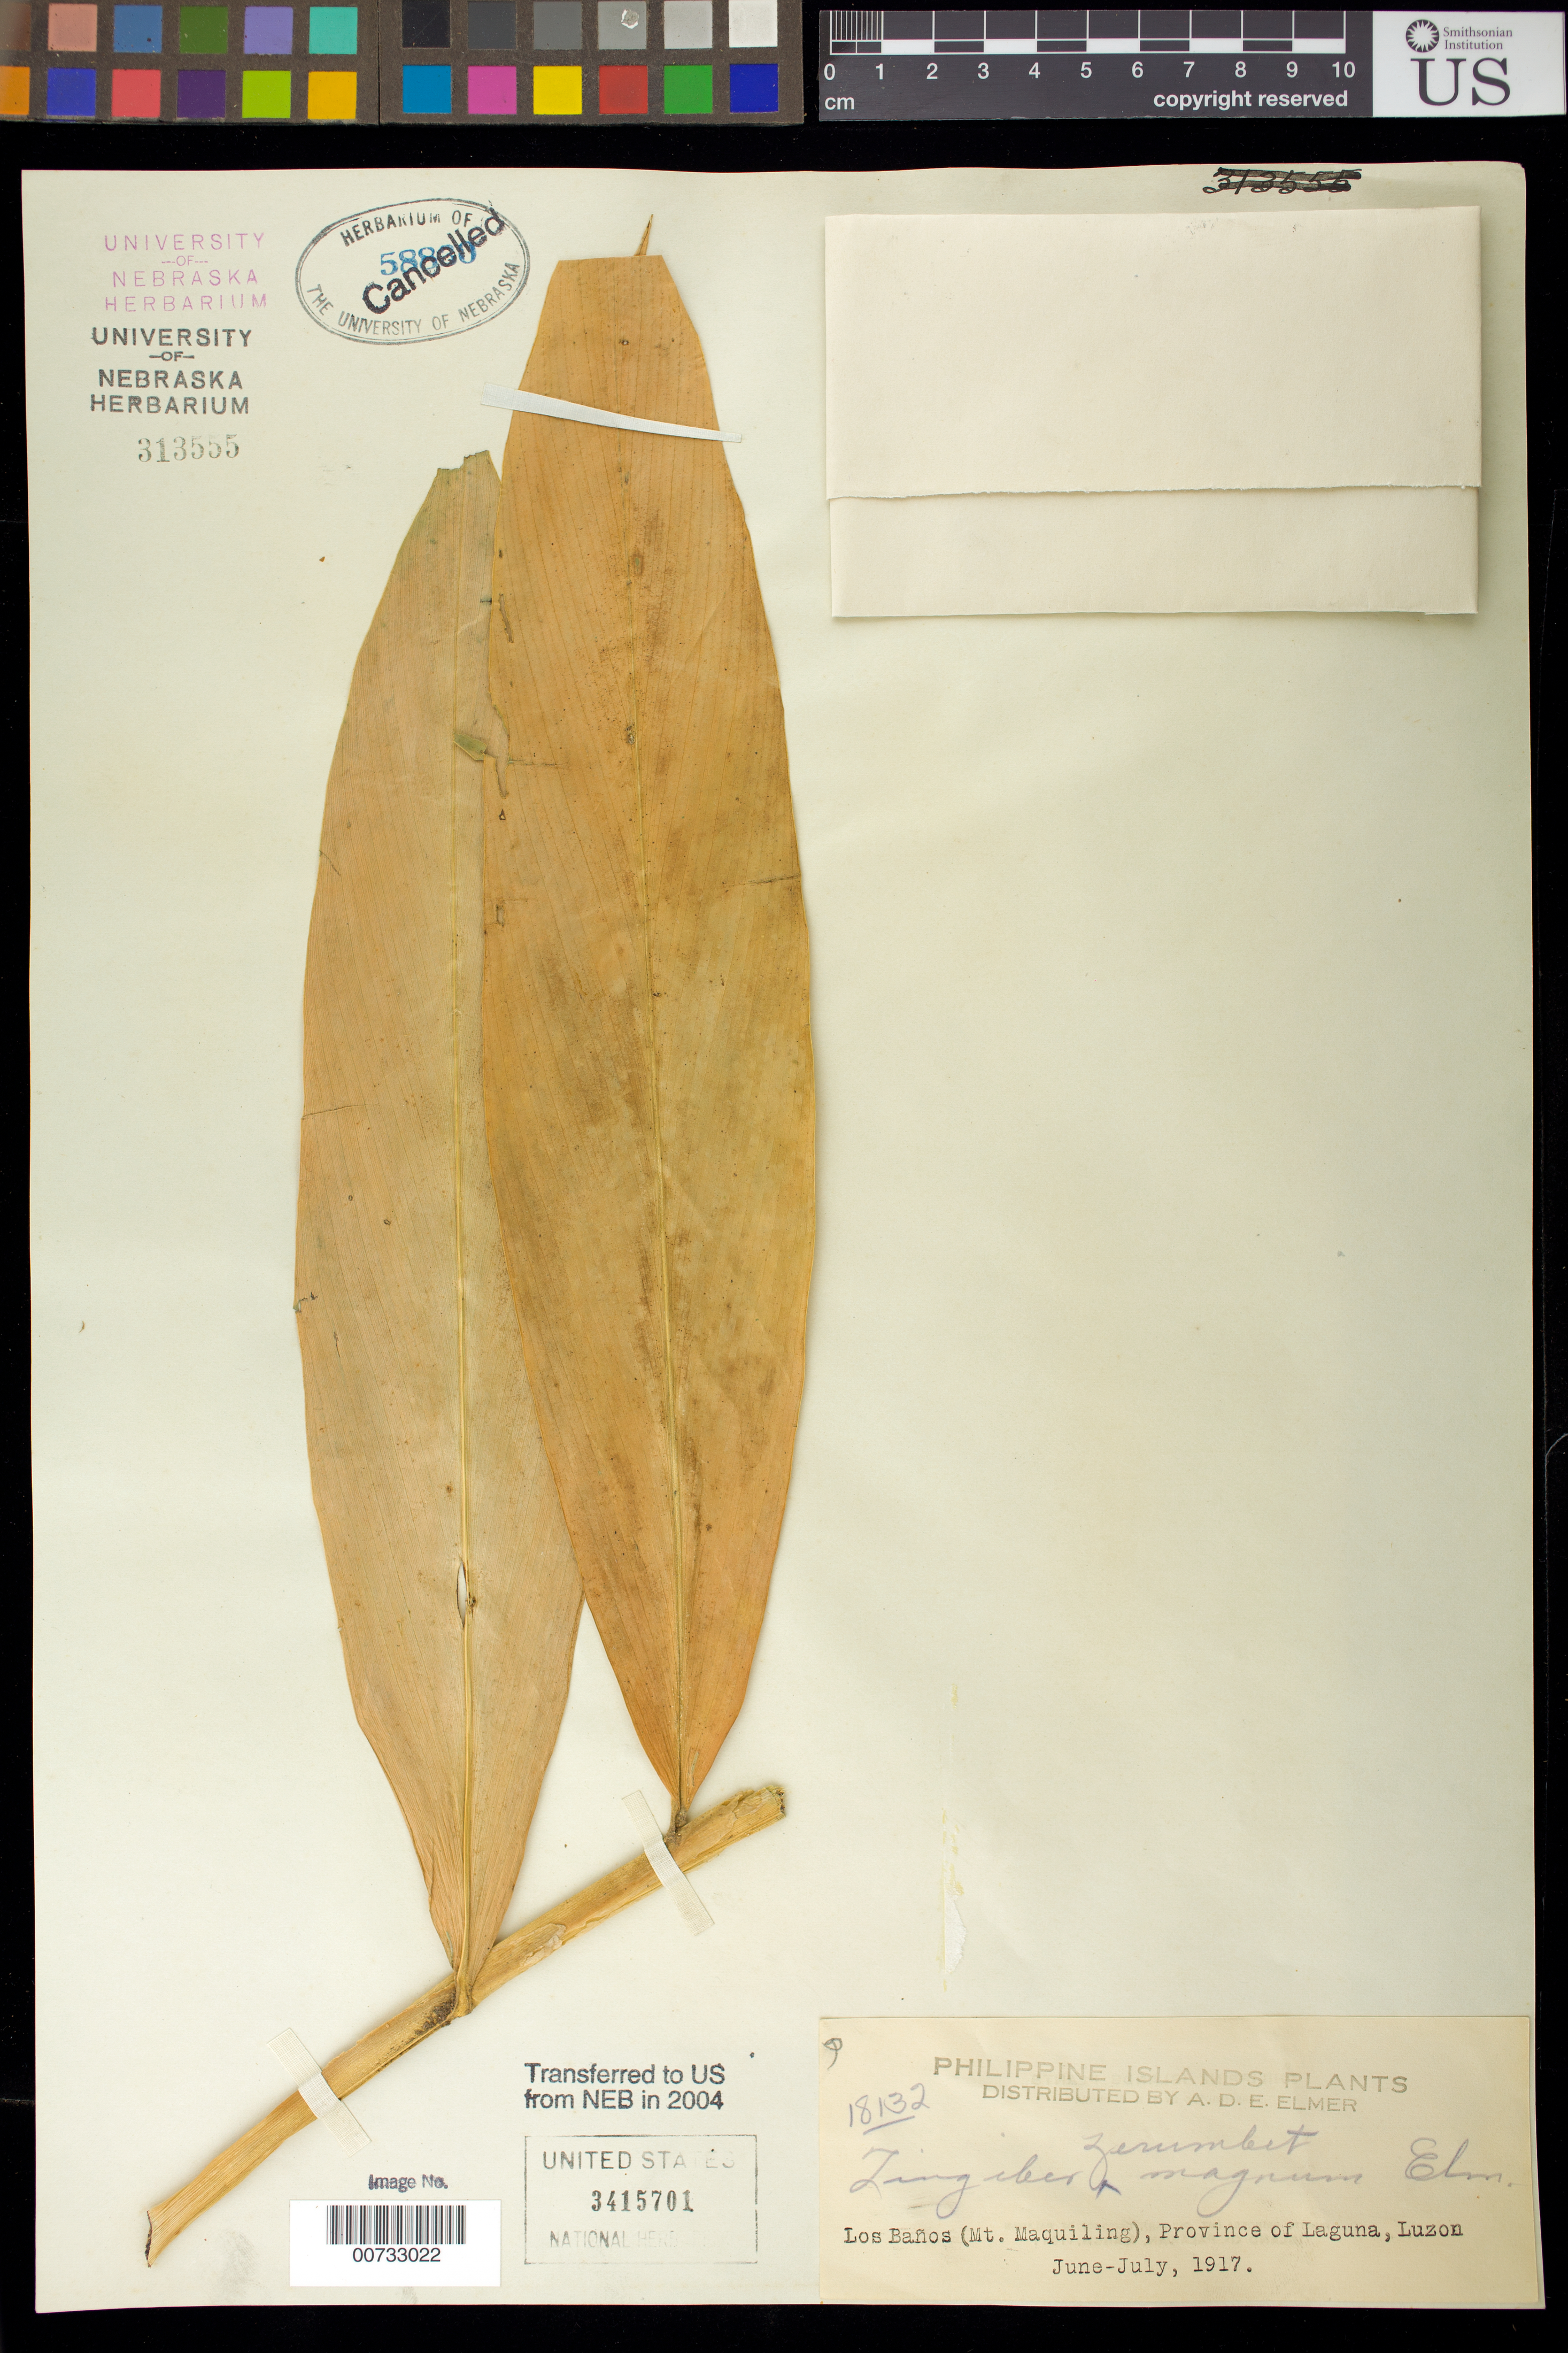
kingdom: Plantae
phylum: Tracheophyta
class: Liliopsida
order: Zingiberales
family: Zingiberaceae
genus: Zingiber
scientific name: Zingiber zerumbet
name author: (L.) Sm.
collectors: A. D. E. Elmer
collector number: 18132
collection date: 1917-06/1917-07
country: Philippines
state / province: Calabarzon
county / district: Laguna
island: Luzon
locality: Los Banos (Mt. Maquiling)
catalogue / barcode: US 3415701